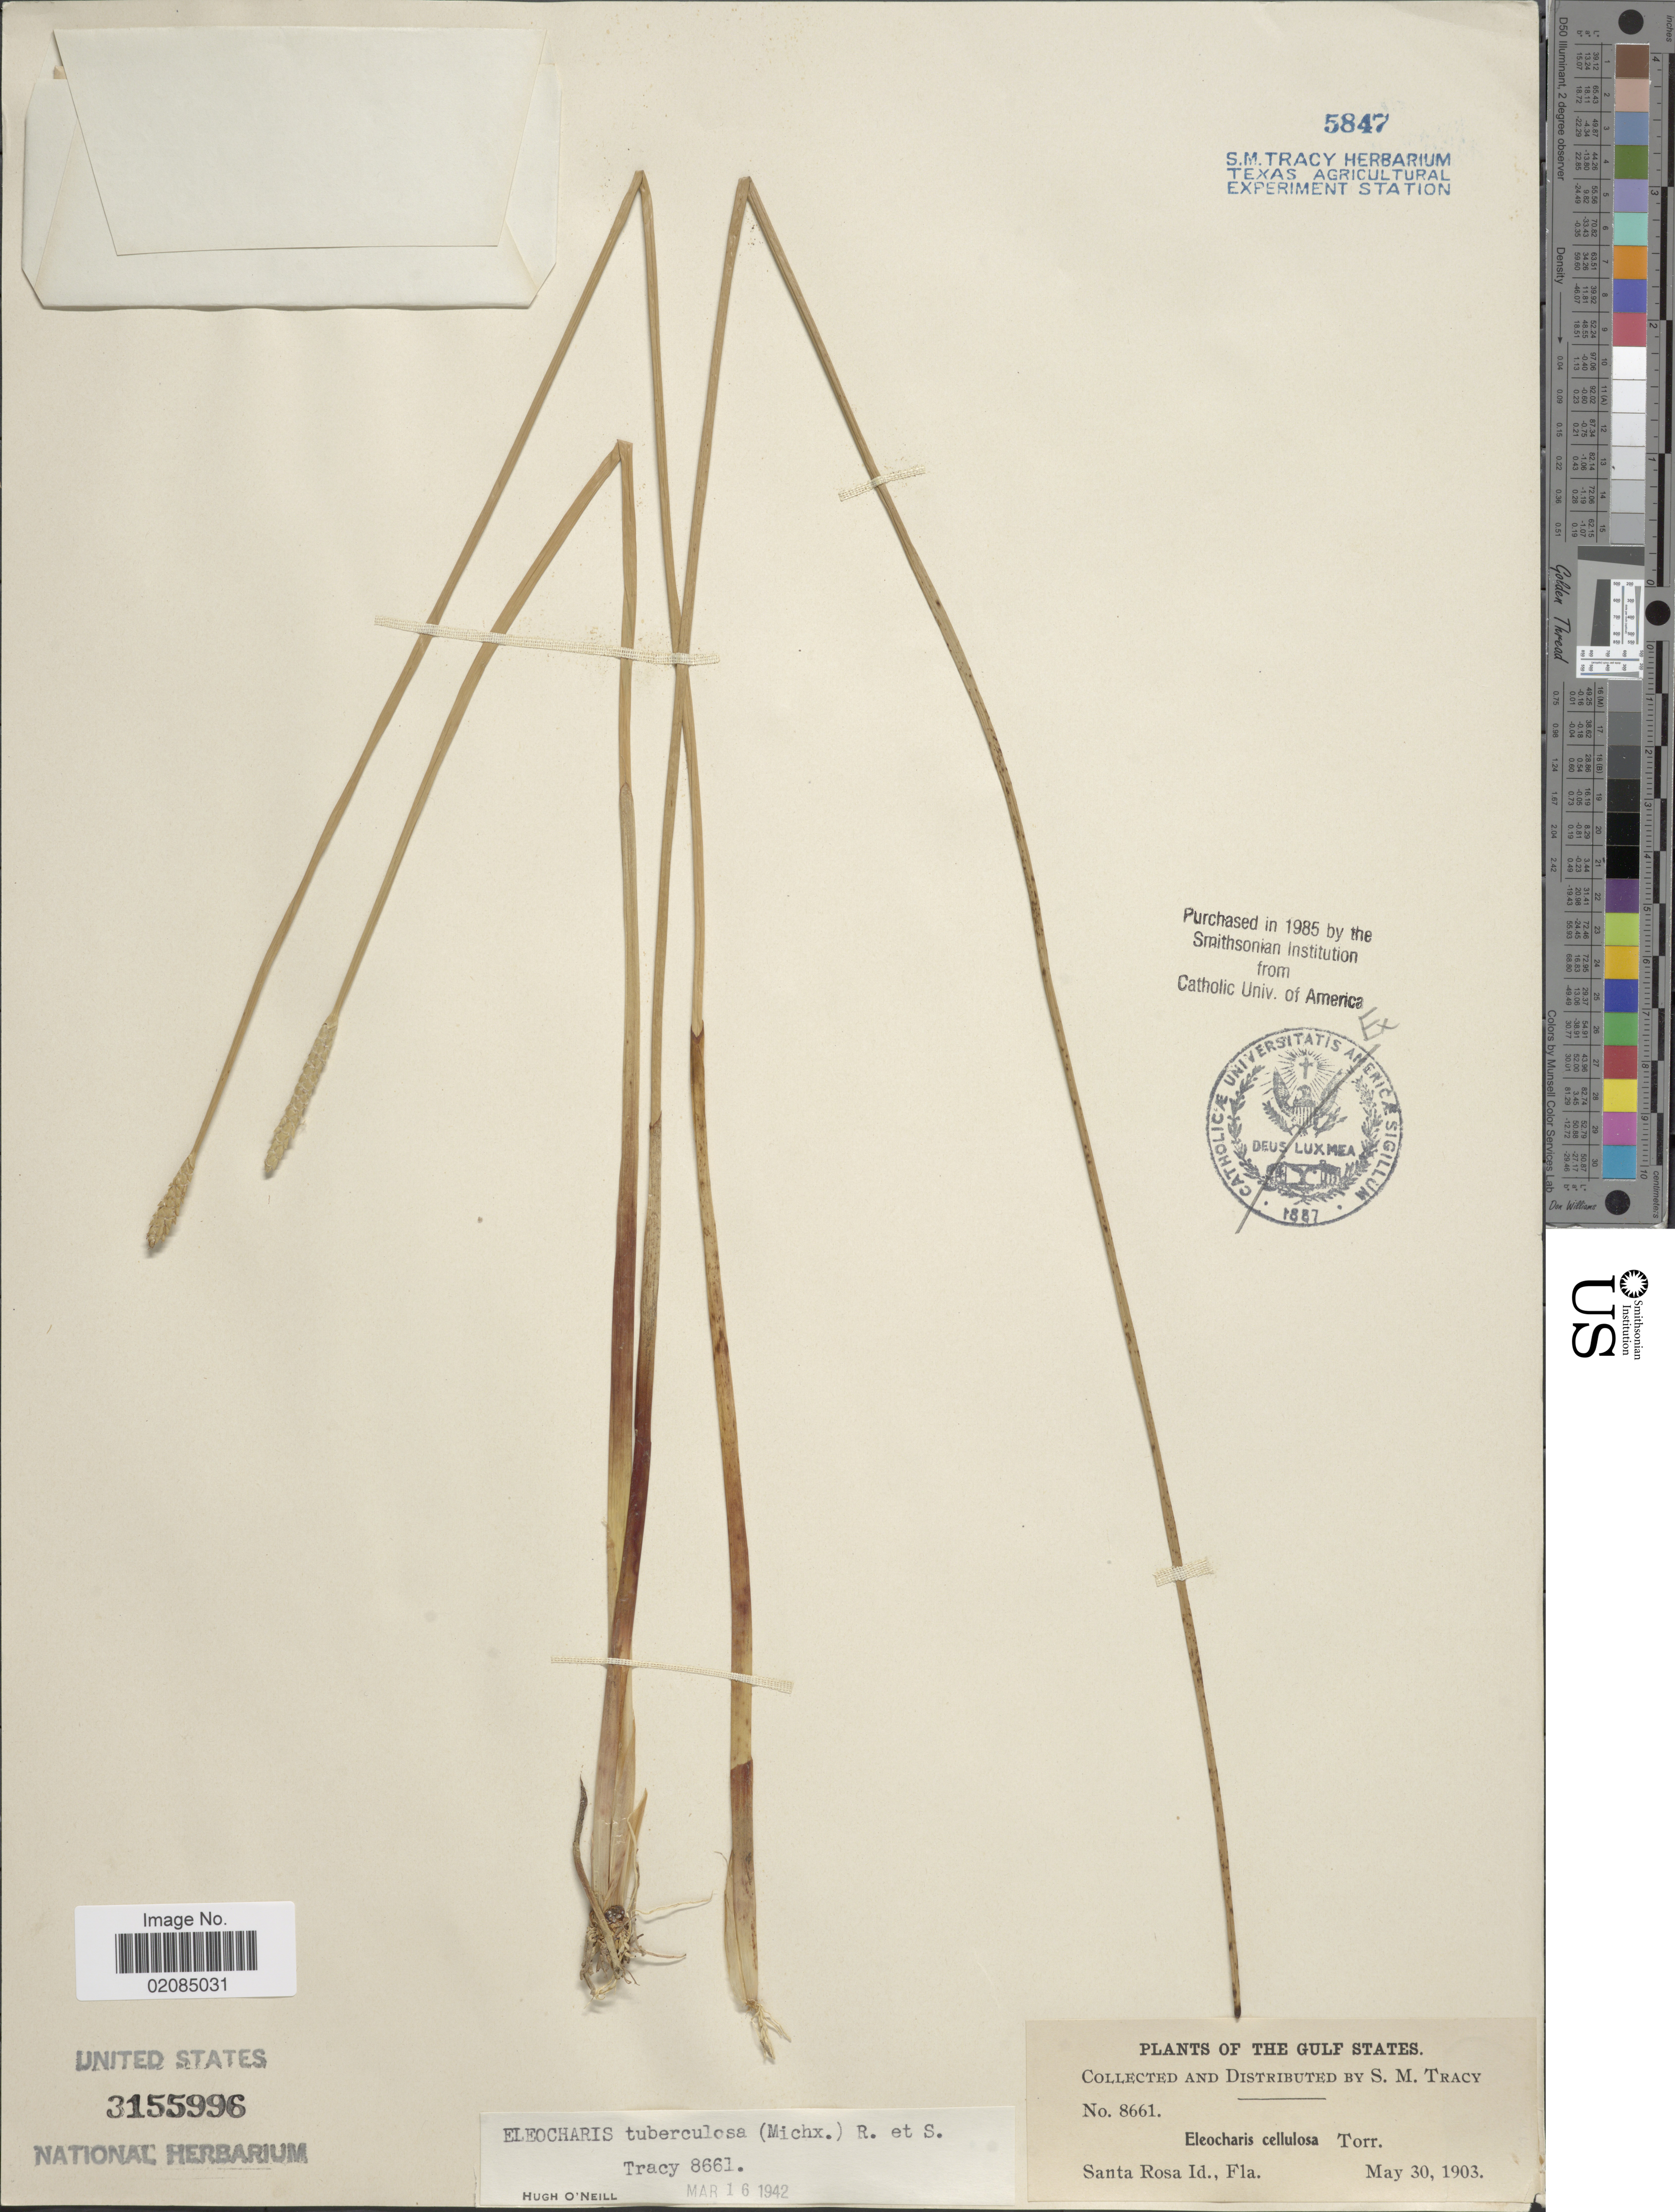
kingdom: Plantae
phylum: Tracheophyta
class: Liliopsida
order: Poales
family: Cyperaceae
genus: Eleocharis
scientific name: Eleocharis tuberculosa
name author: (Michx.) Roem. & Schult.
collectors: S. M. Tracy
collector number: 8661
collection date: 1903-05-30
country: United States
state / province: Florida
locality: The Gulf States, Santa Rosa Id.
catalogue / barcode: US 3155996